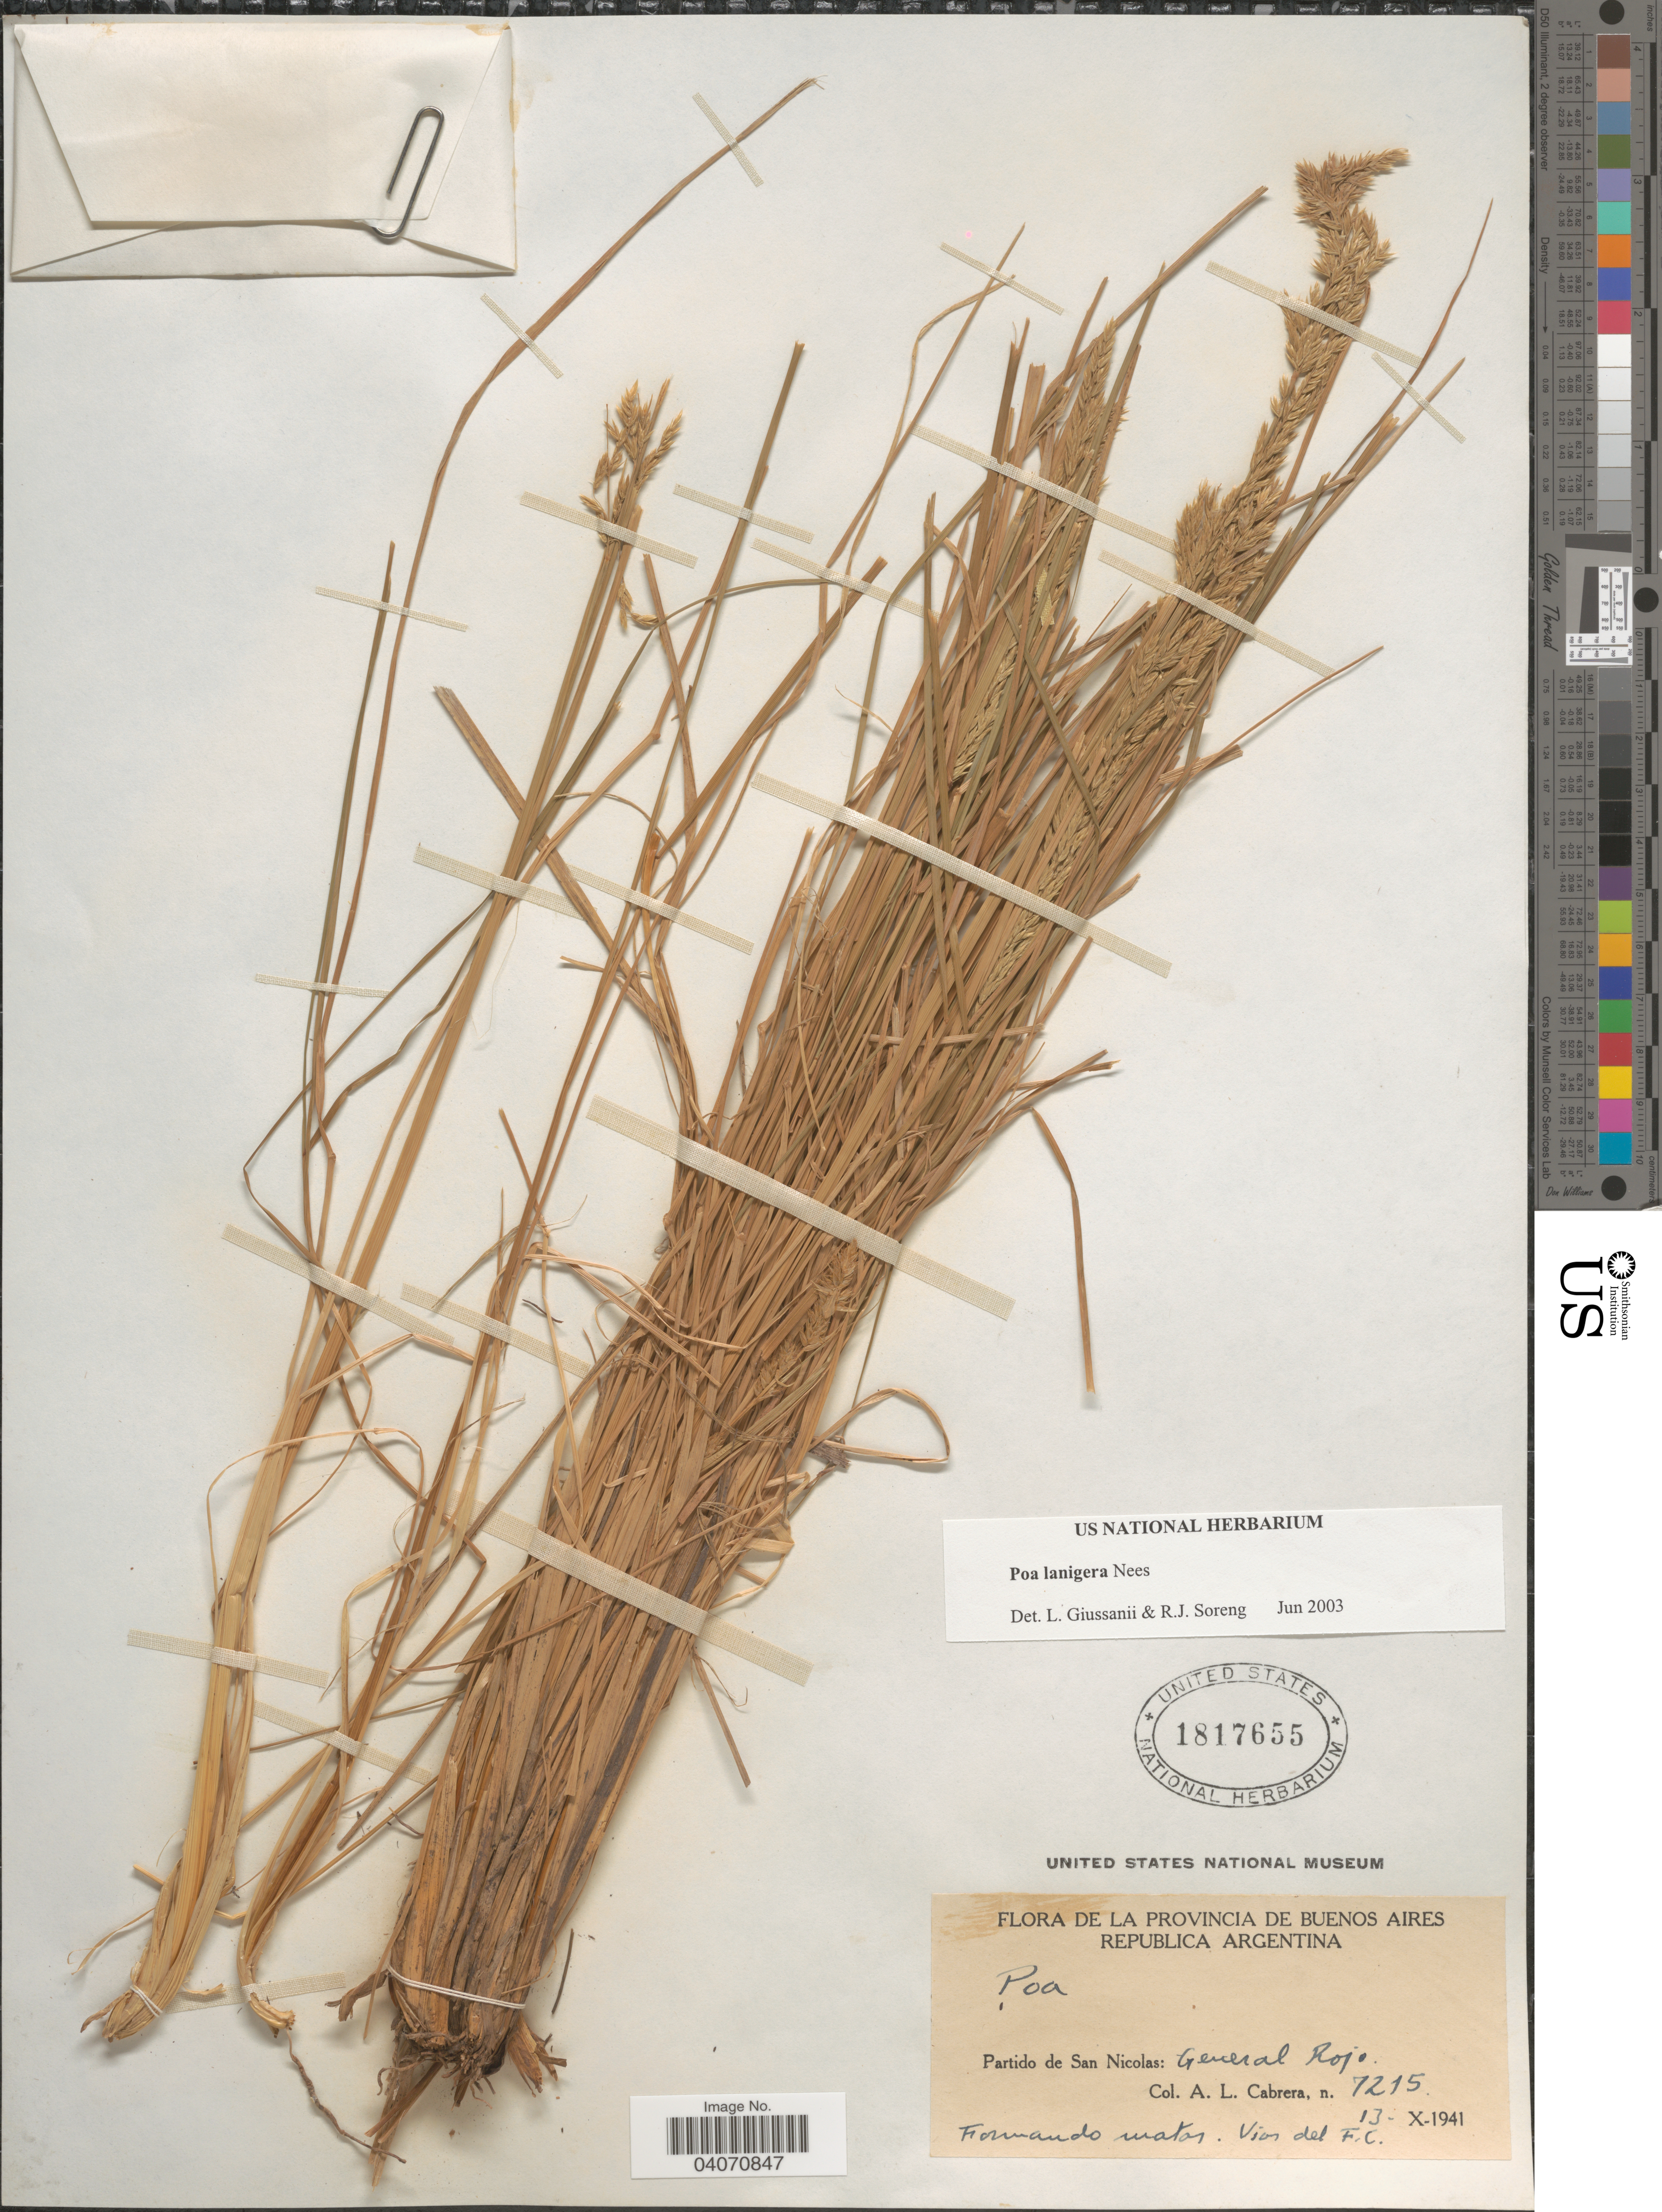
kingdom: Plantae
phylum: Tracheophyta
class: Liliopsida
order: Poales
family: Poaceae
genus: Poa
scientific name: Poa lanigera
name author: Nees in Mart.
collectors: A. L. Cabrera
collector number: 7215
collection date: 1941-10-13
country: Argentina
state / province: Buenos Aires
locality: Partido de San Nicolas: General Rojo.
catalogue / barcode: US 1817655